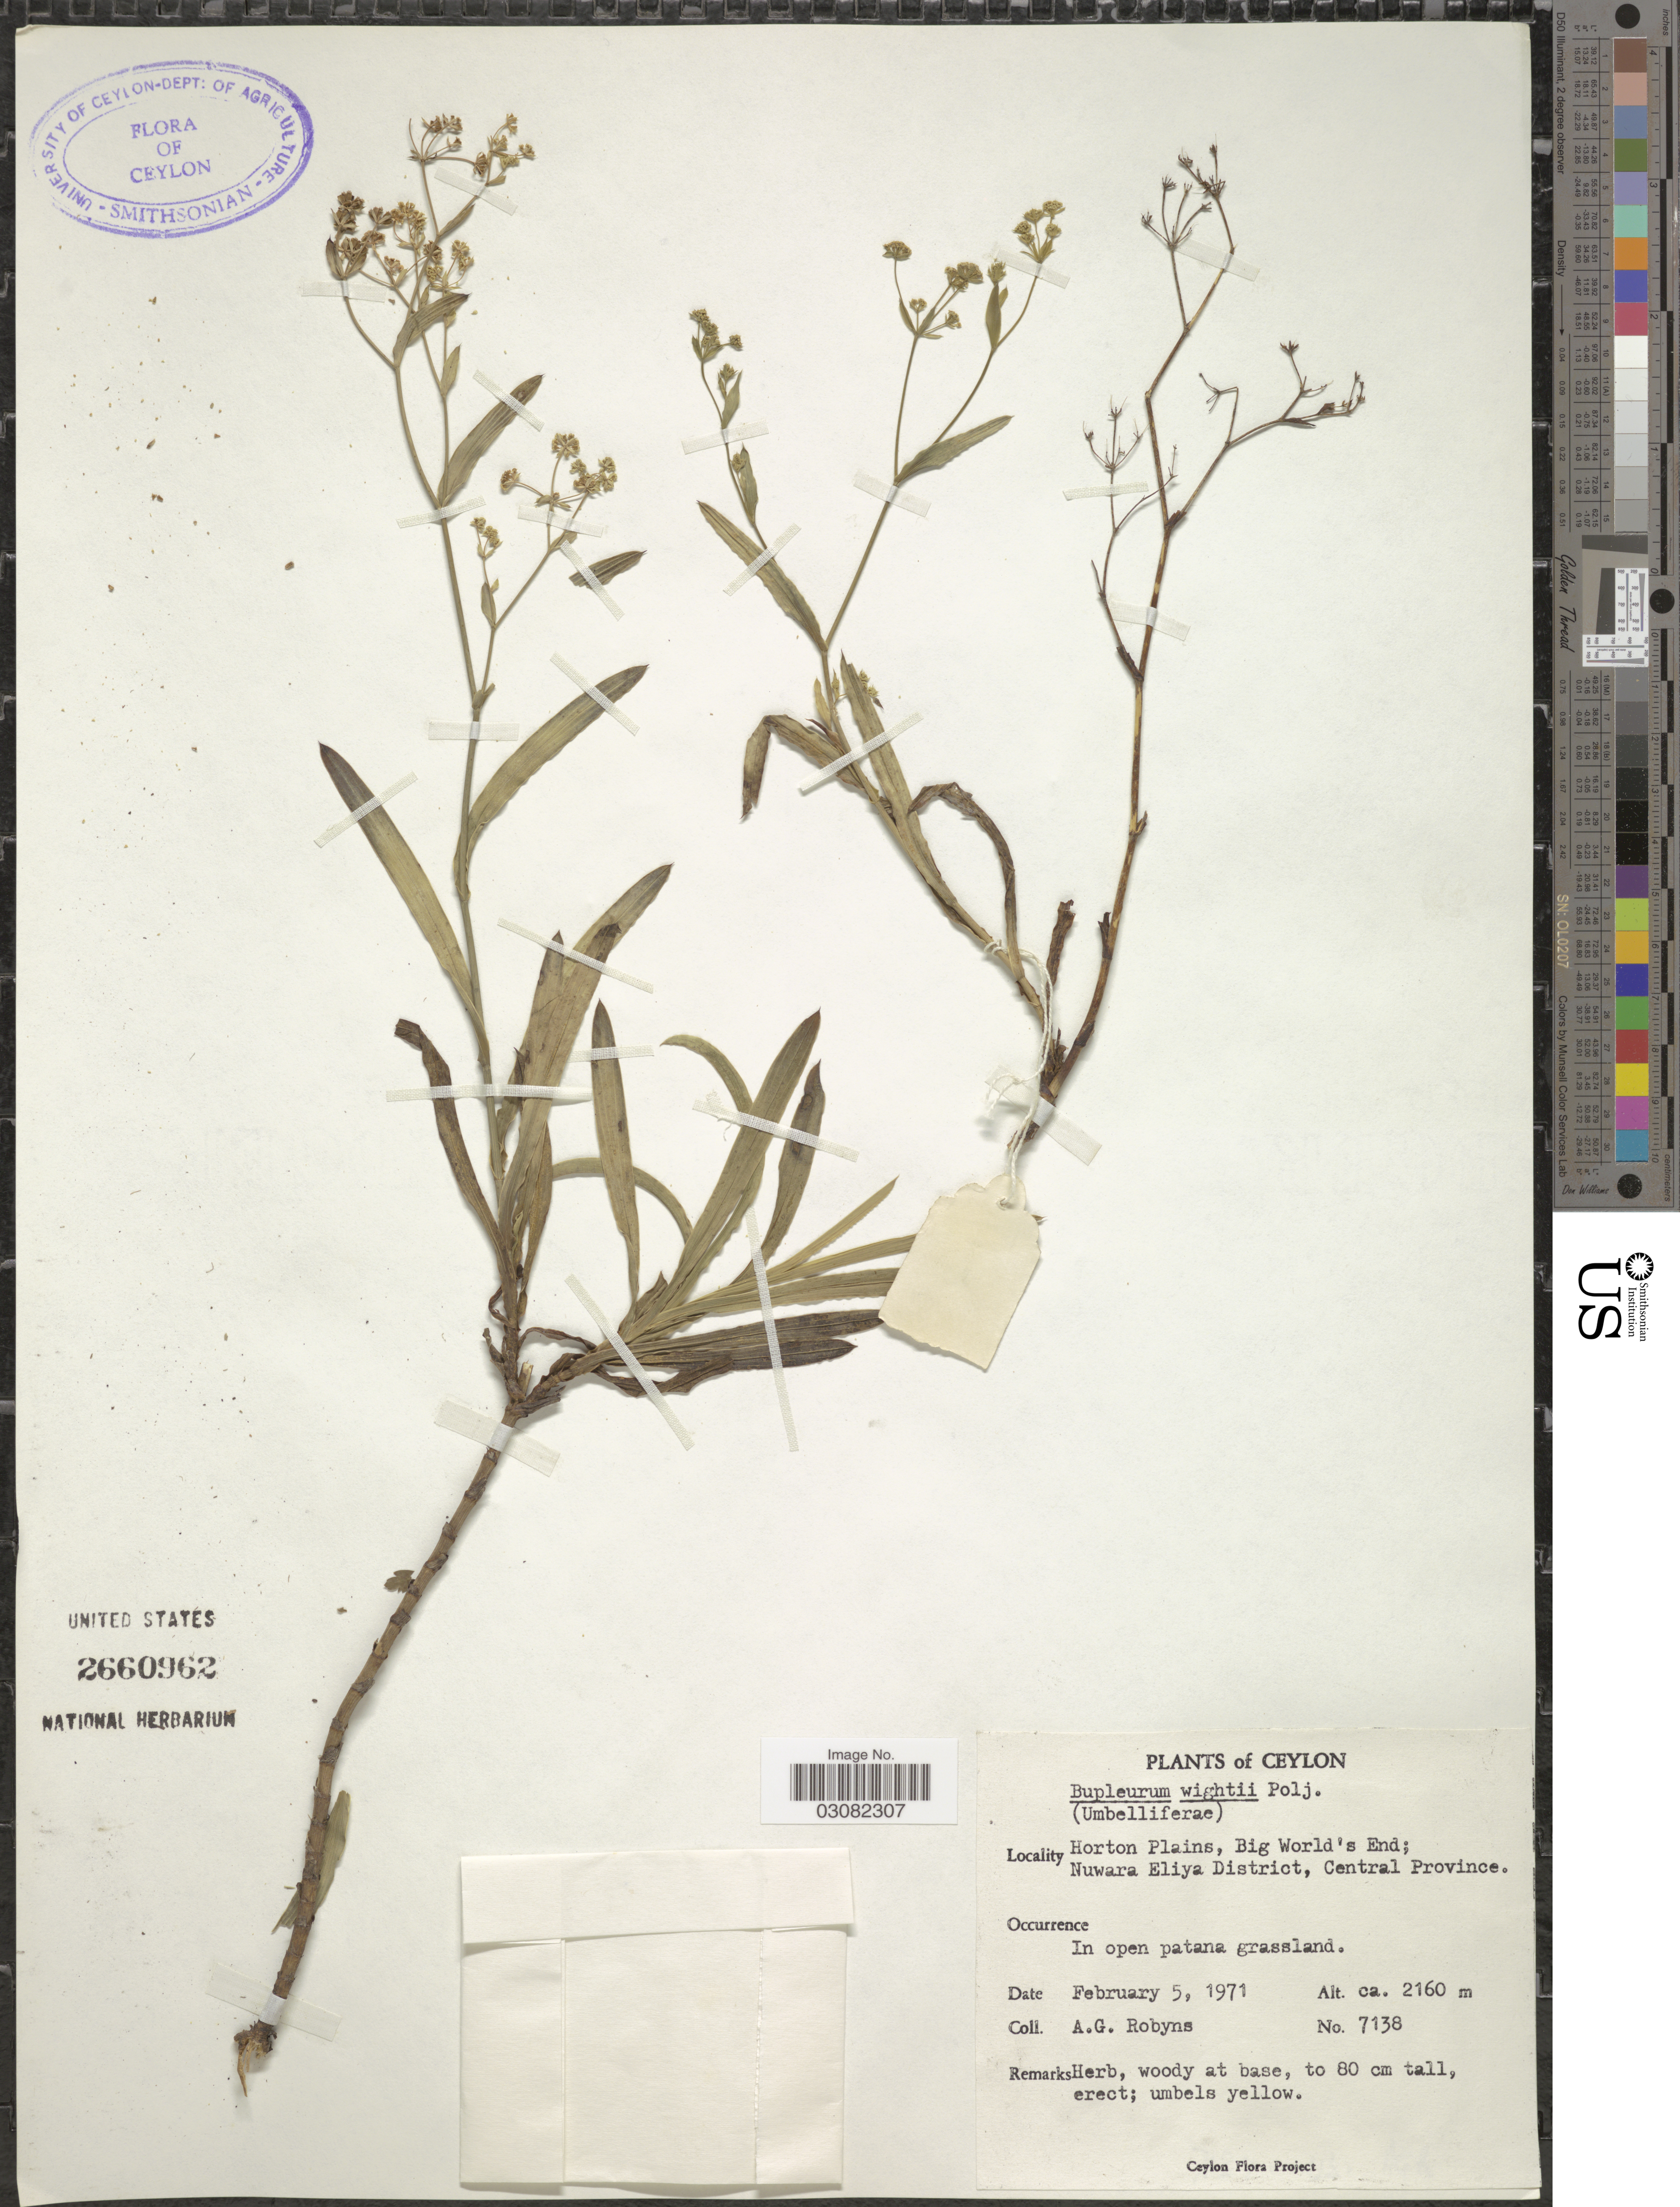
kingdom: Plantae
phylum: Tracheophyta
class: Magnoliopsida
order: Apiales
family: Apiaceae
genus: Bupleurum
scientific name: Bupleurum wightii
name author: Koso-Pol.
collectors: A. G. Robyns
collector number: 7138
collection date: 1971-02-05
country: Sri Lanka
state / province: Central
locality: Ceylon. Horton Plains, Big World's End; Nuwara Eliya District. In open patana grassland.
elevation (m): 2160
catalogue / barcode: US 2660962